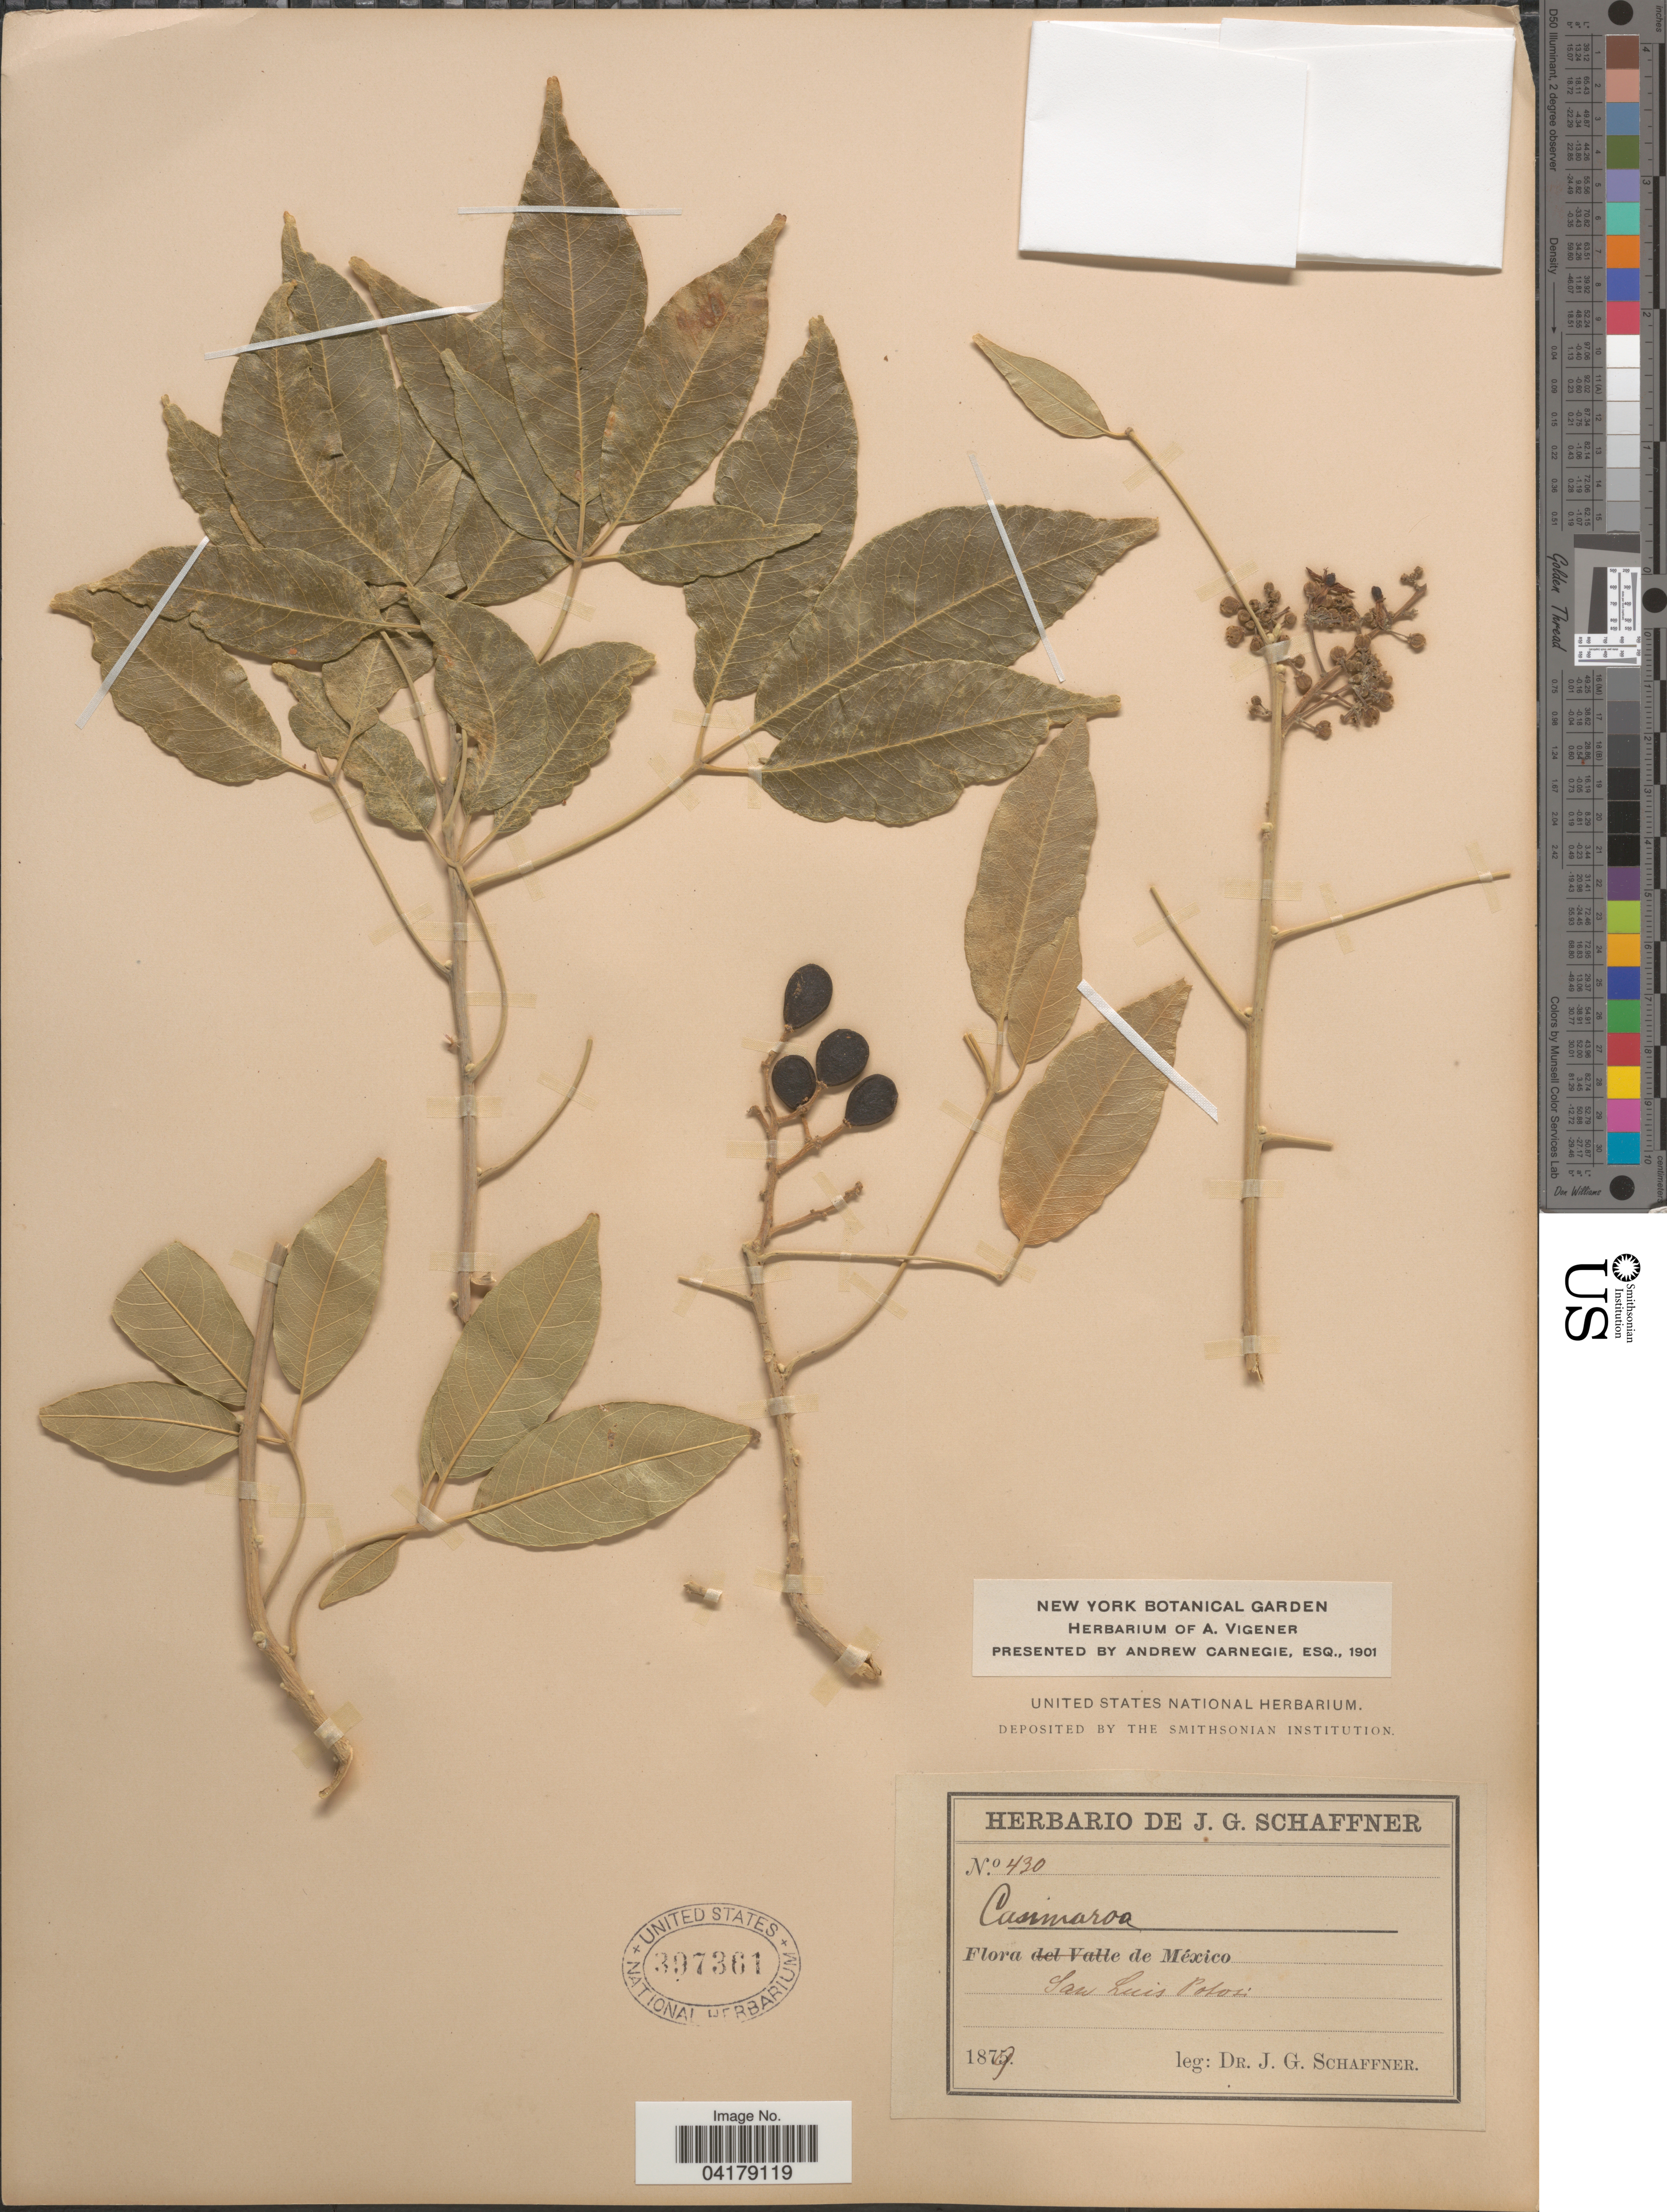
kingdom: Plantae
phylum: Tracheophyta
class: Magnoliopsida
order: Sapindales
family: Rutaceae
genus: Casimiroa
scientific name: Casimiroa sp.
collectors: J. G. Schaffner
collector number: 430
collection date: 1879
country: Mexico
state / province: San Luis Potosí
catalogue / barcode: US 397361